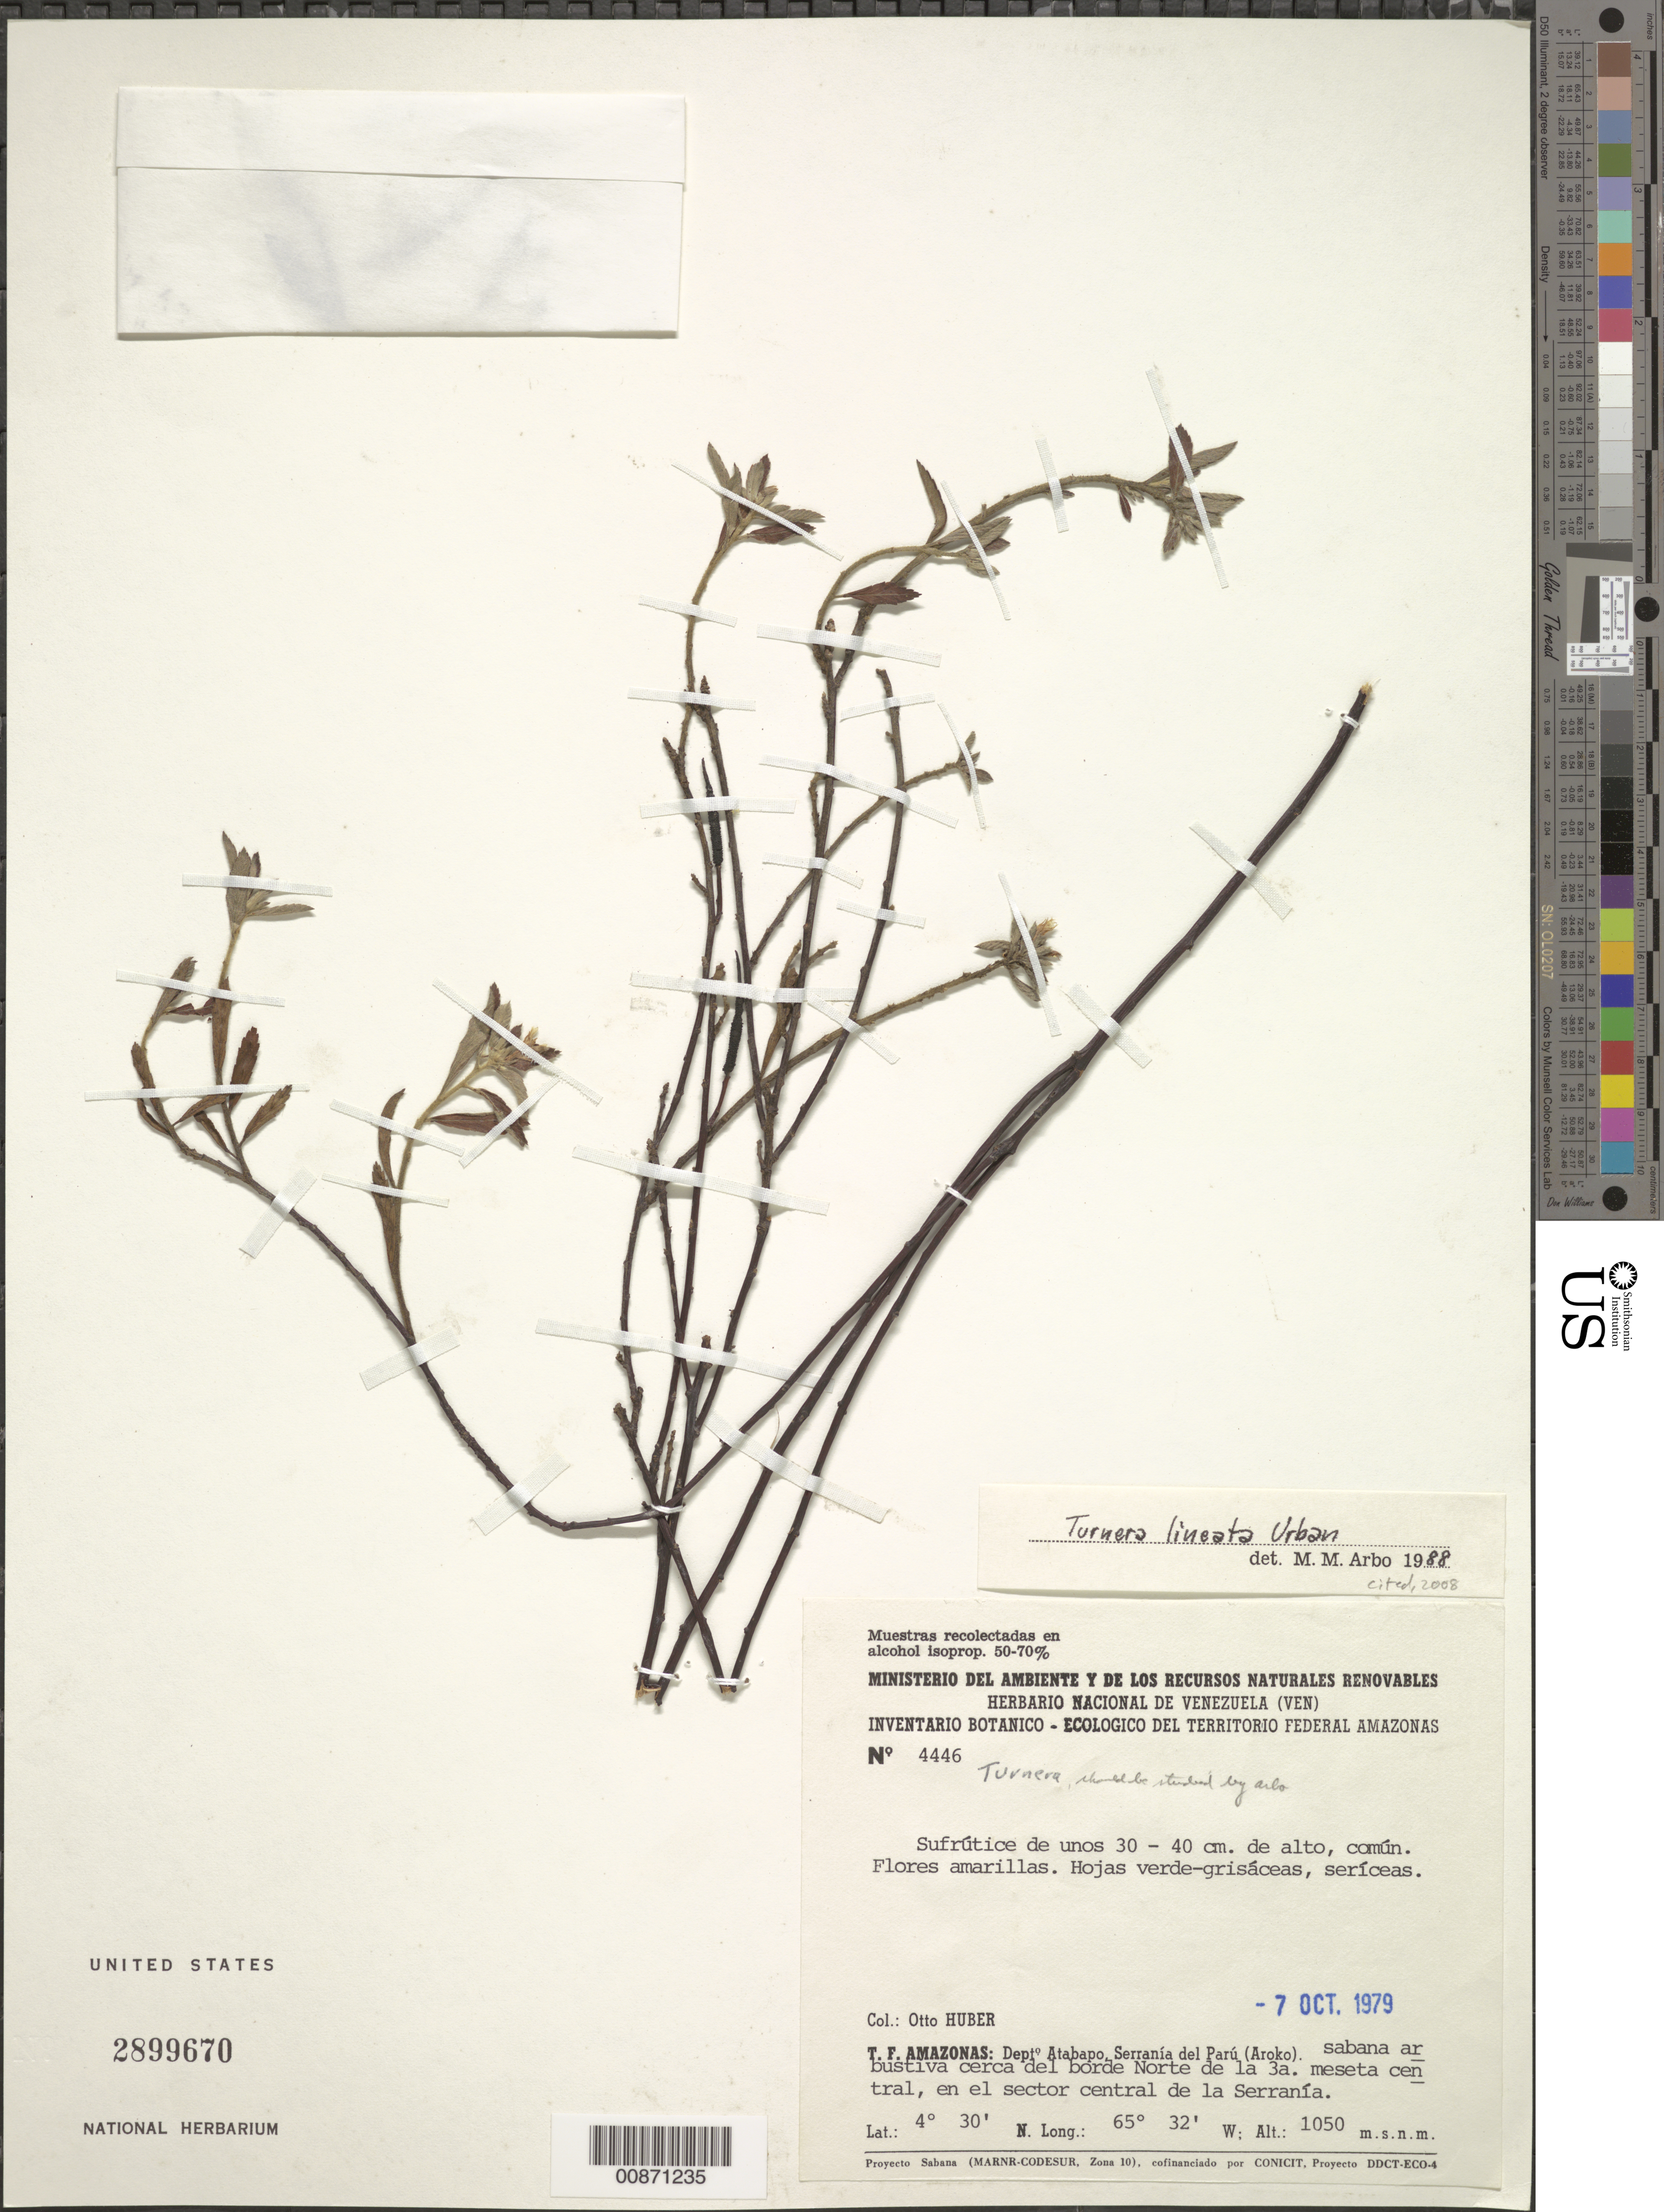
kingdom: Plantae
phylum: Tracheophyta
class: Magnoliopsida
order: Malpighiales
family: Turneraceae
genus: Turnera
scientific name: Turnera lineata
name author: Urb.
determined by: Arbo, M. M.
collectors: O. Huber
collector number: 4446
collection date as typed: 7-Oct-79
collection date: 1979-10-07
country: Venezuela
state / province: Amazonas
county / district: Atabapo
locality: Serranía del Parú (Aroko); cerca del borde N de la 3rd meseta central, en el sector centro-sur de la Serrania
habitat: Sabana arbustiva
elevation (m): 1050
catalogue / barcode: US 2899670